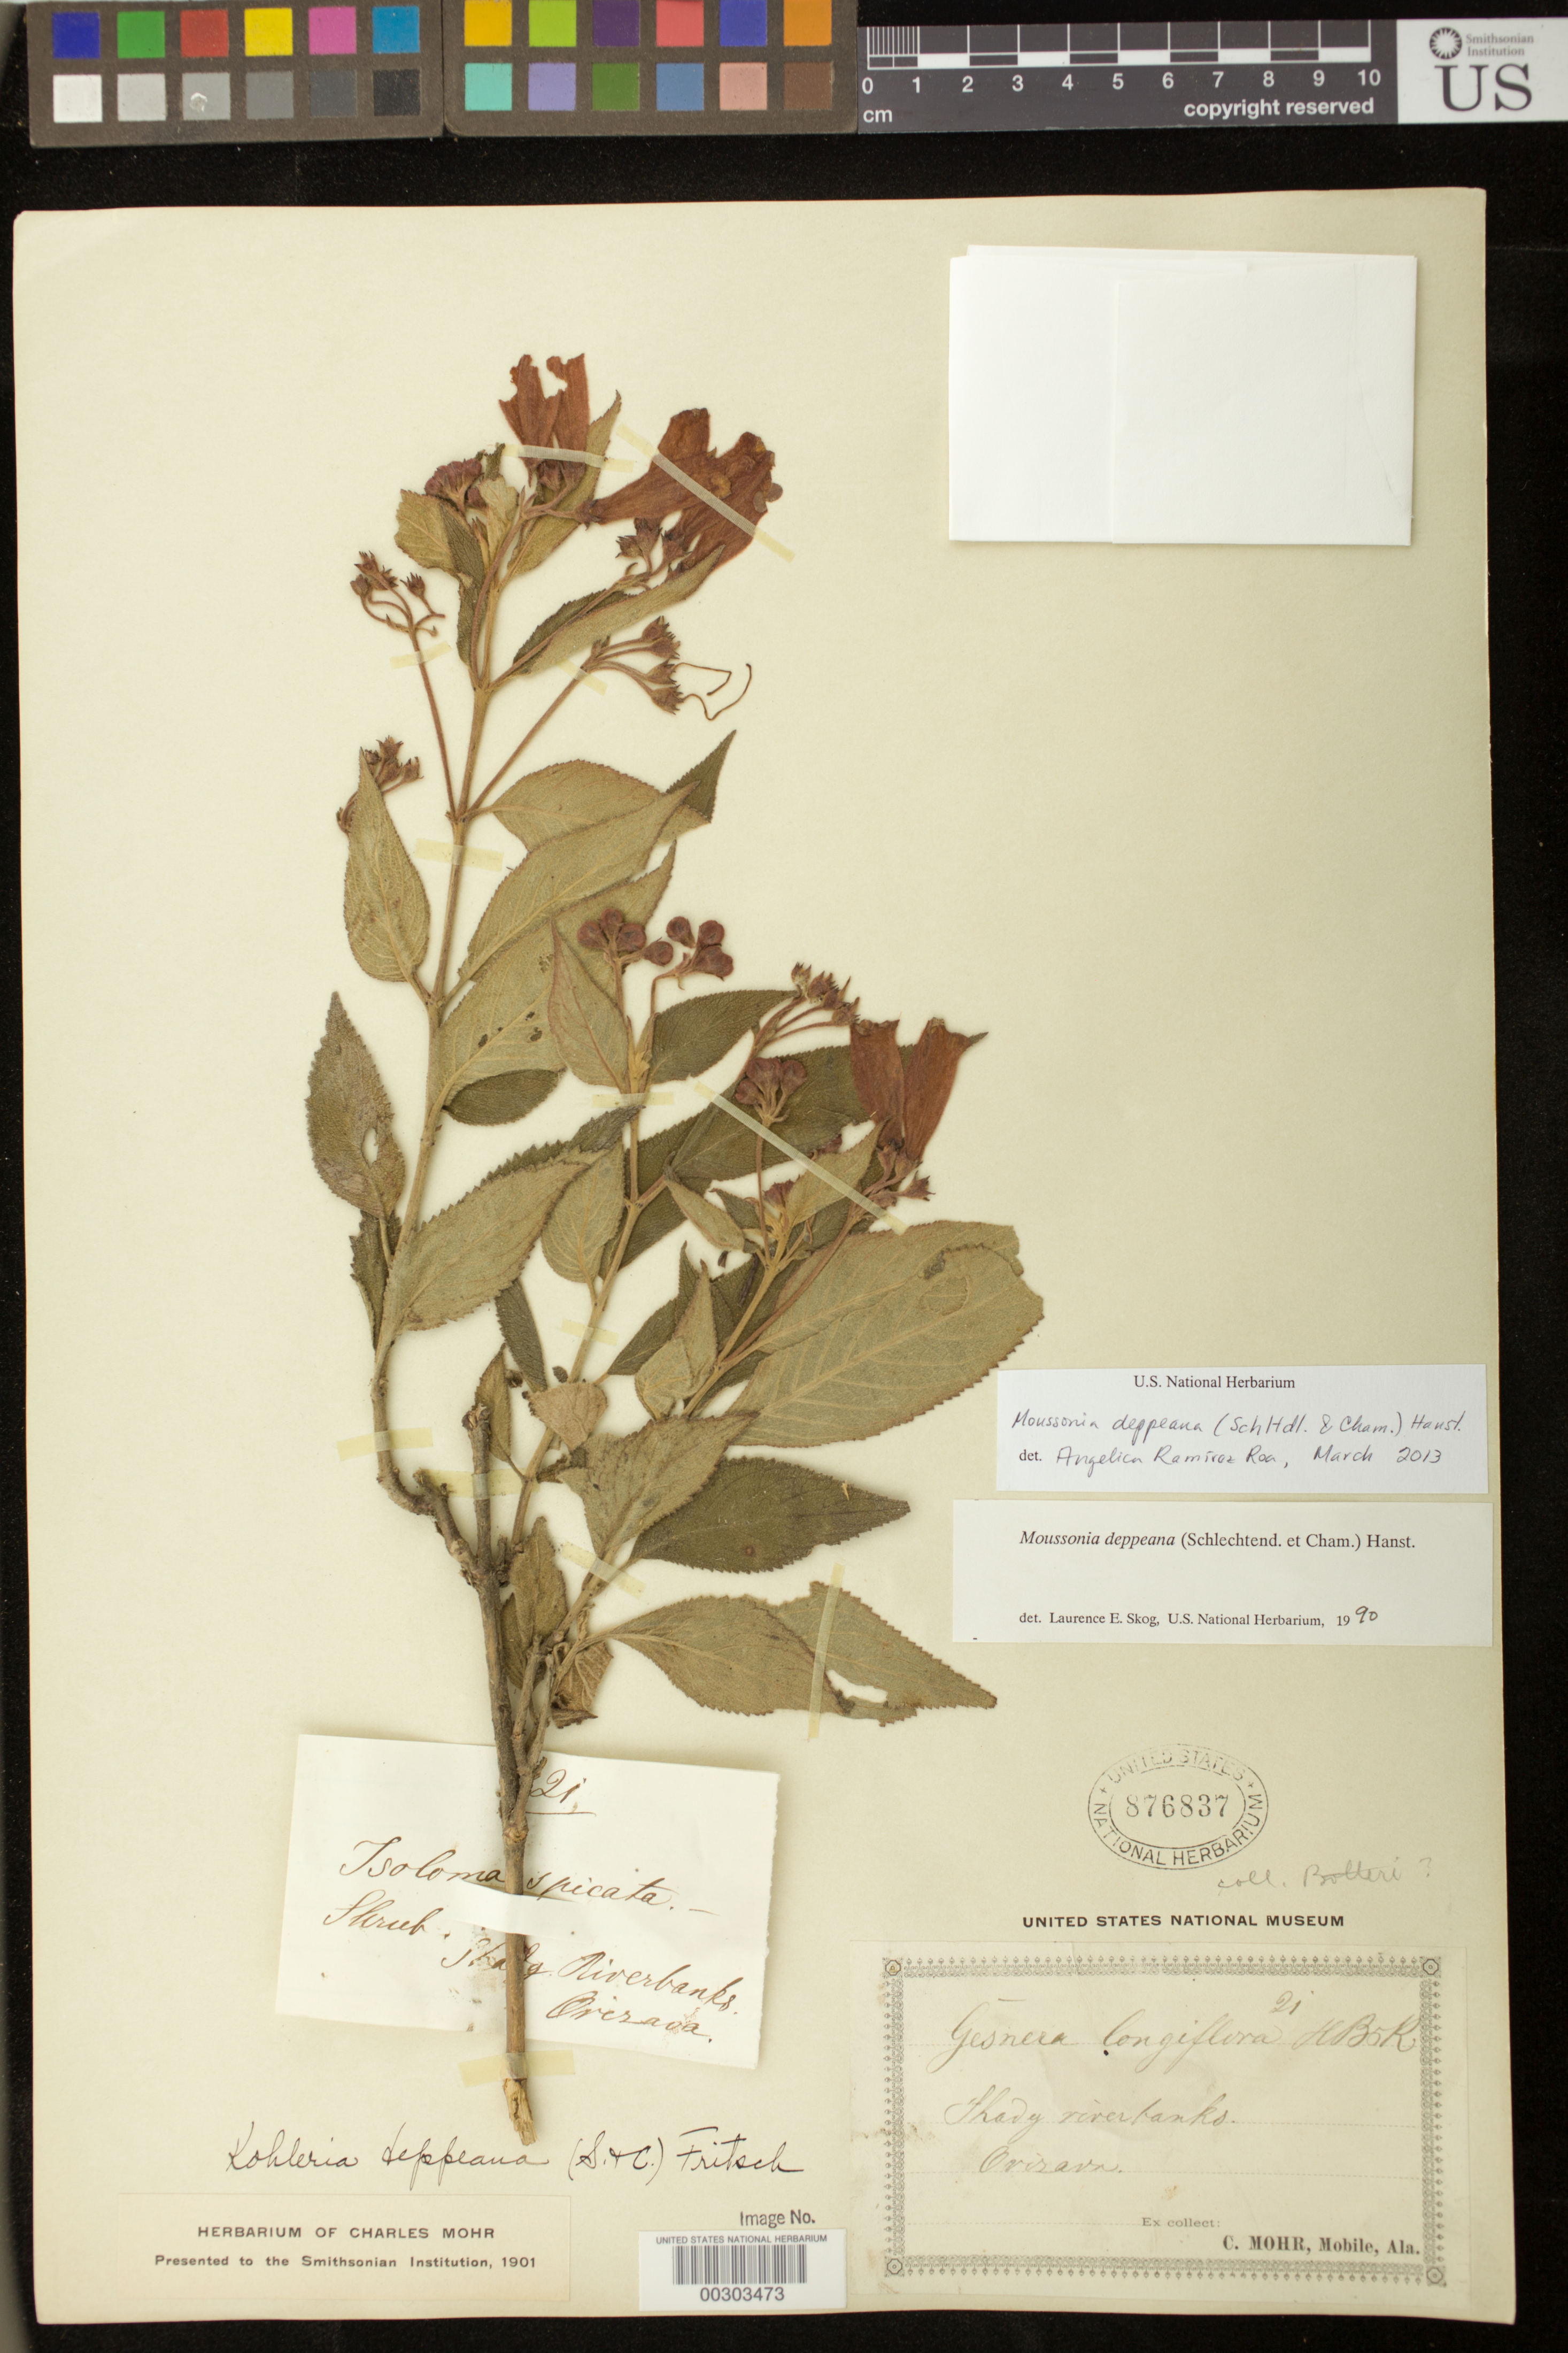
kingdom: Plantae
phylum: Tracheophyta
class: Magnoliopsida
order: Lamiales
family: Gesneriaceae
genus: Moussonia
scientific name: Moussonia deppeana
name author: (Schltdl. & Cham.) Klotzsch ex Hanst.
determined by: Ramírez-Roa, A.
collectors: C. T. Mohr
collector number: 21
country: Mexico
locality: Ovisava [Orizaba?]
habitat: shady riverbanks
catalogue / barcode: US 876837